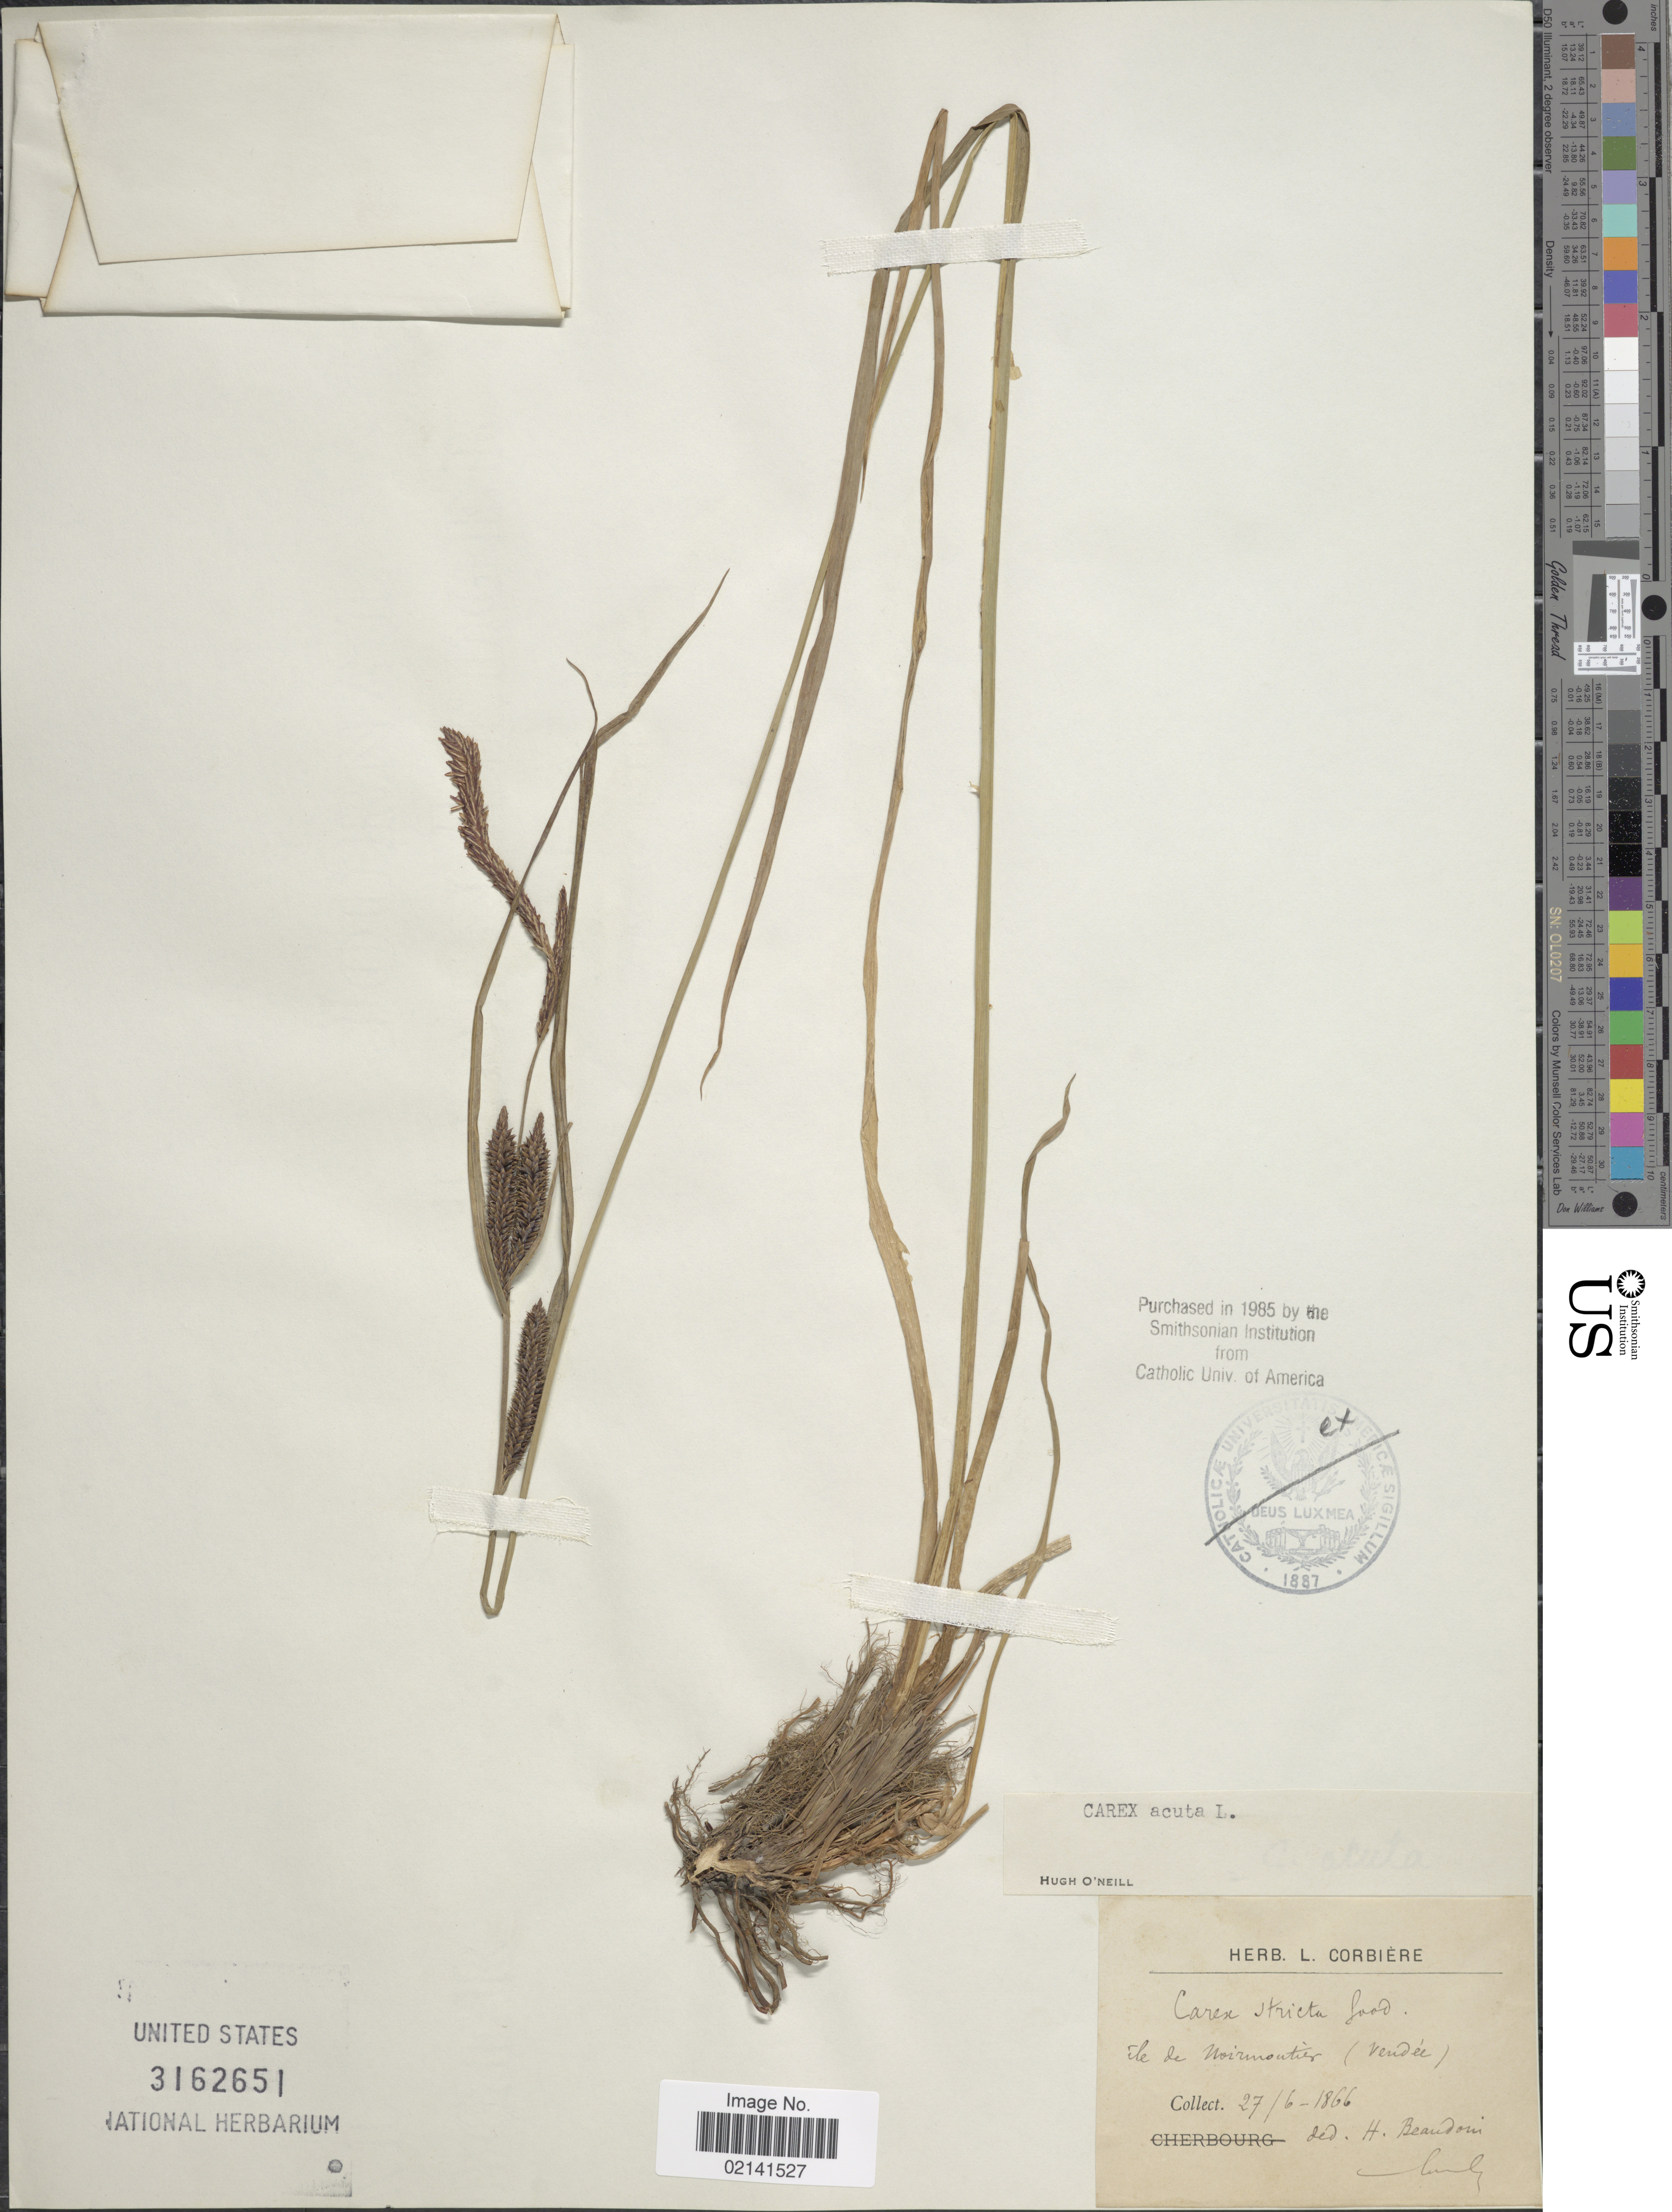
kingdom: Plantae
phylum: Tracheophyta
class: Liliopsida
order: Poales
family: Cyperaceae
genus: Carex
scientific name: Carex acuta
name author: L.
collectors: L. Corbière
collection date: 1866-06-27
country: France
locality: Ile de Normontier [interpreted]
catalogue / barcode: US 3162651